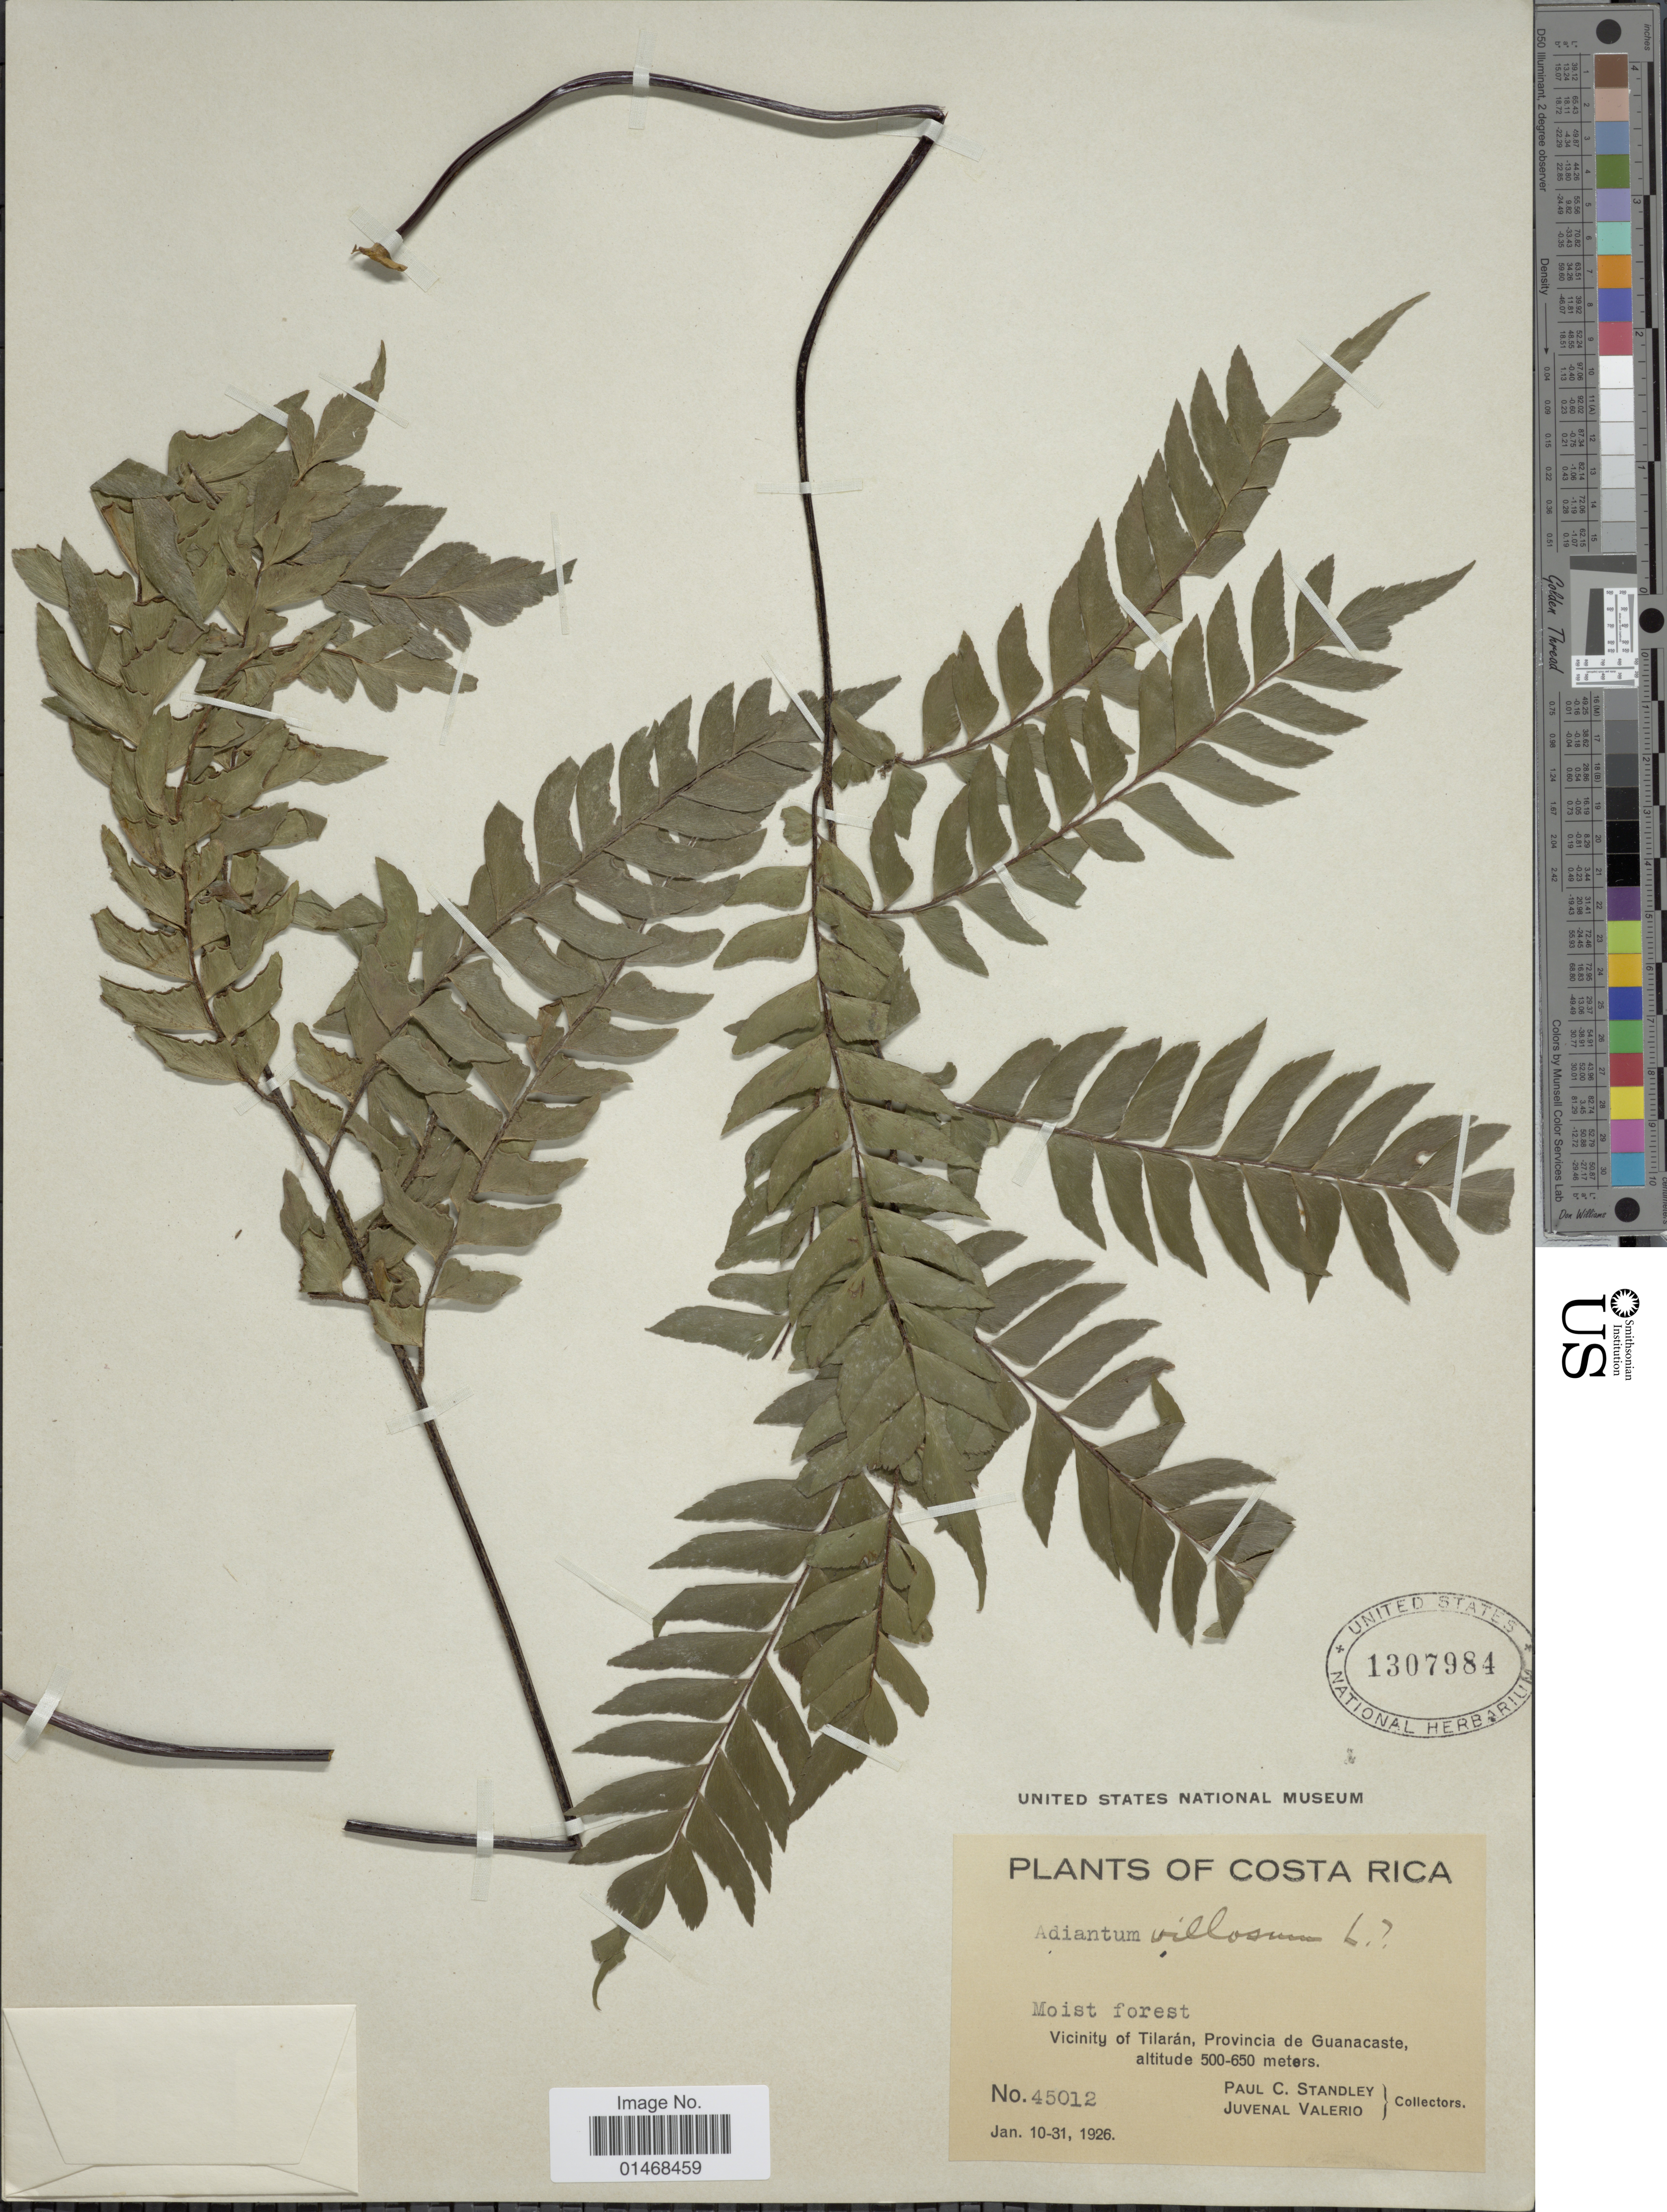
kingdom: Plantae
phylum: Tracheophyta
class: Polypodiopsida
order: Polypodiales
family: Pteridaceae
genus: Adiantum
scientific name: Adiantum villosum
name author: L.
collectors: P. C. Standley & J. Valerio R.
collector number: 45012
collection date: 1926-01-10/1926-01-31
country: Costa Rica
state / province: Guanacaste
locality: Moist forest, Vicinity of Tilarán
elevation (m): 500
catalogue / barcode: US 1307984